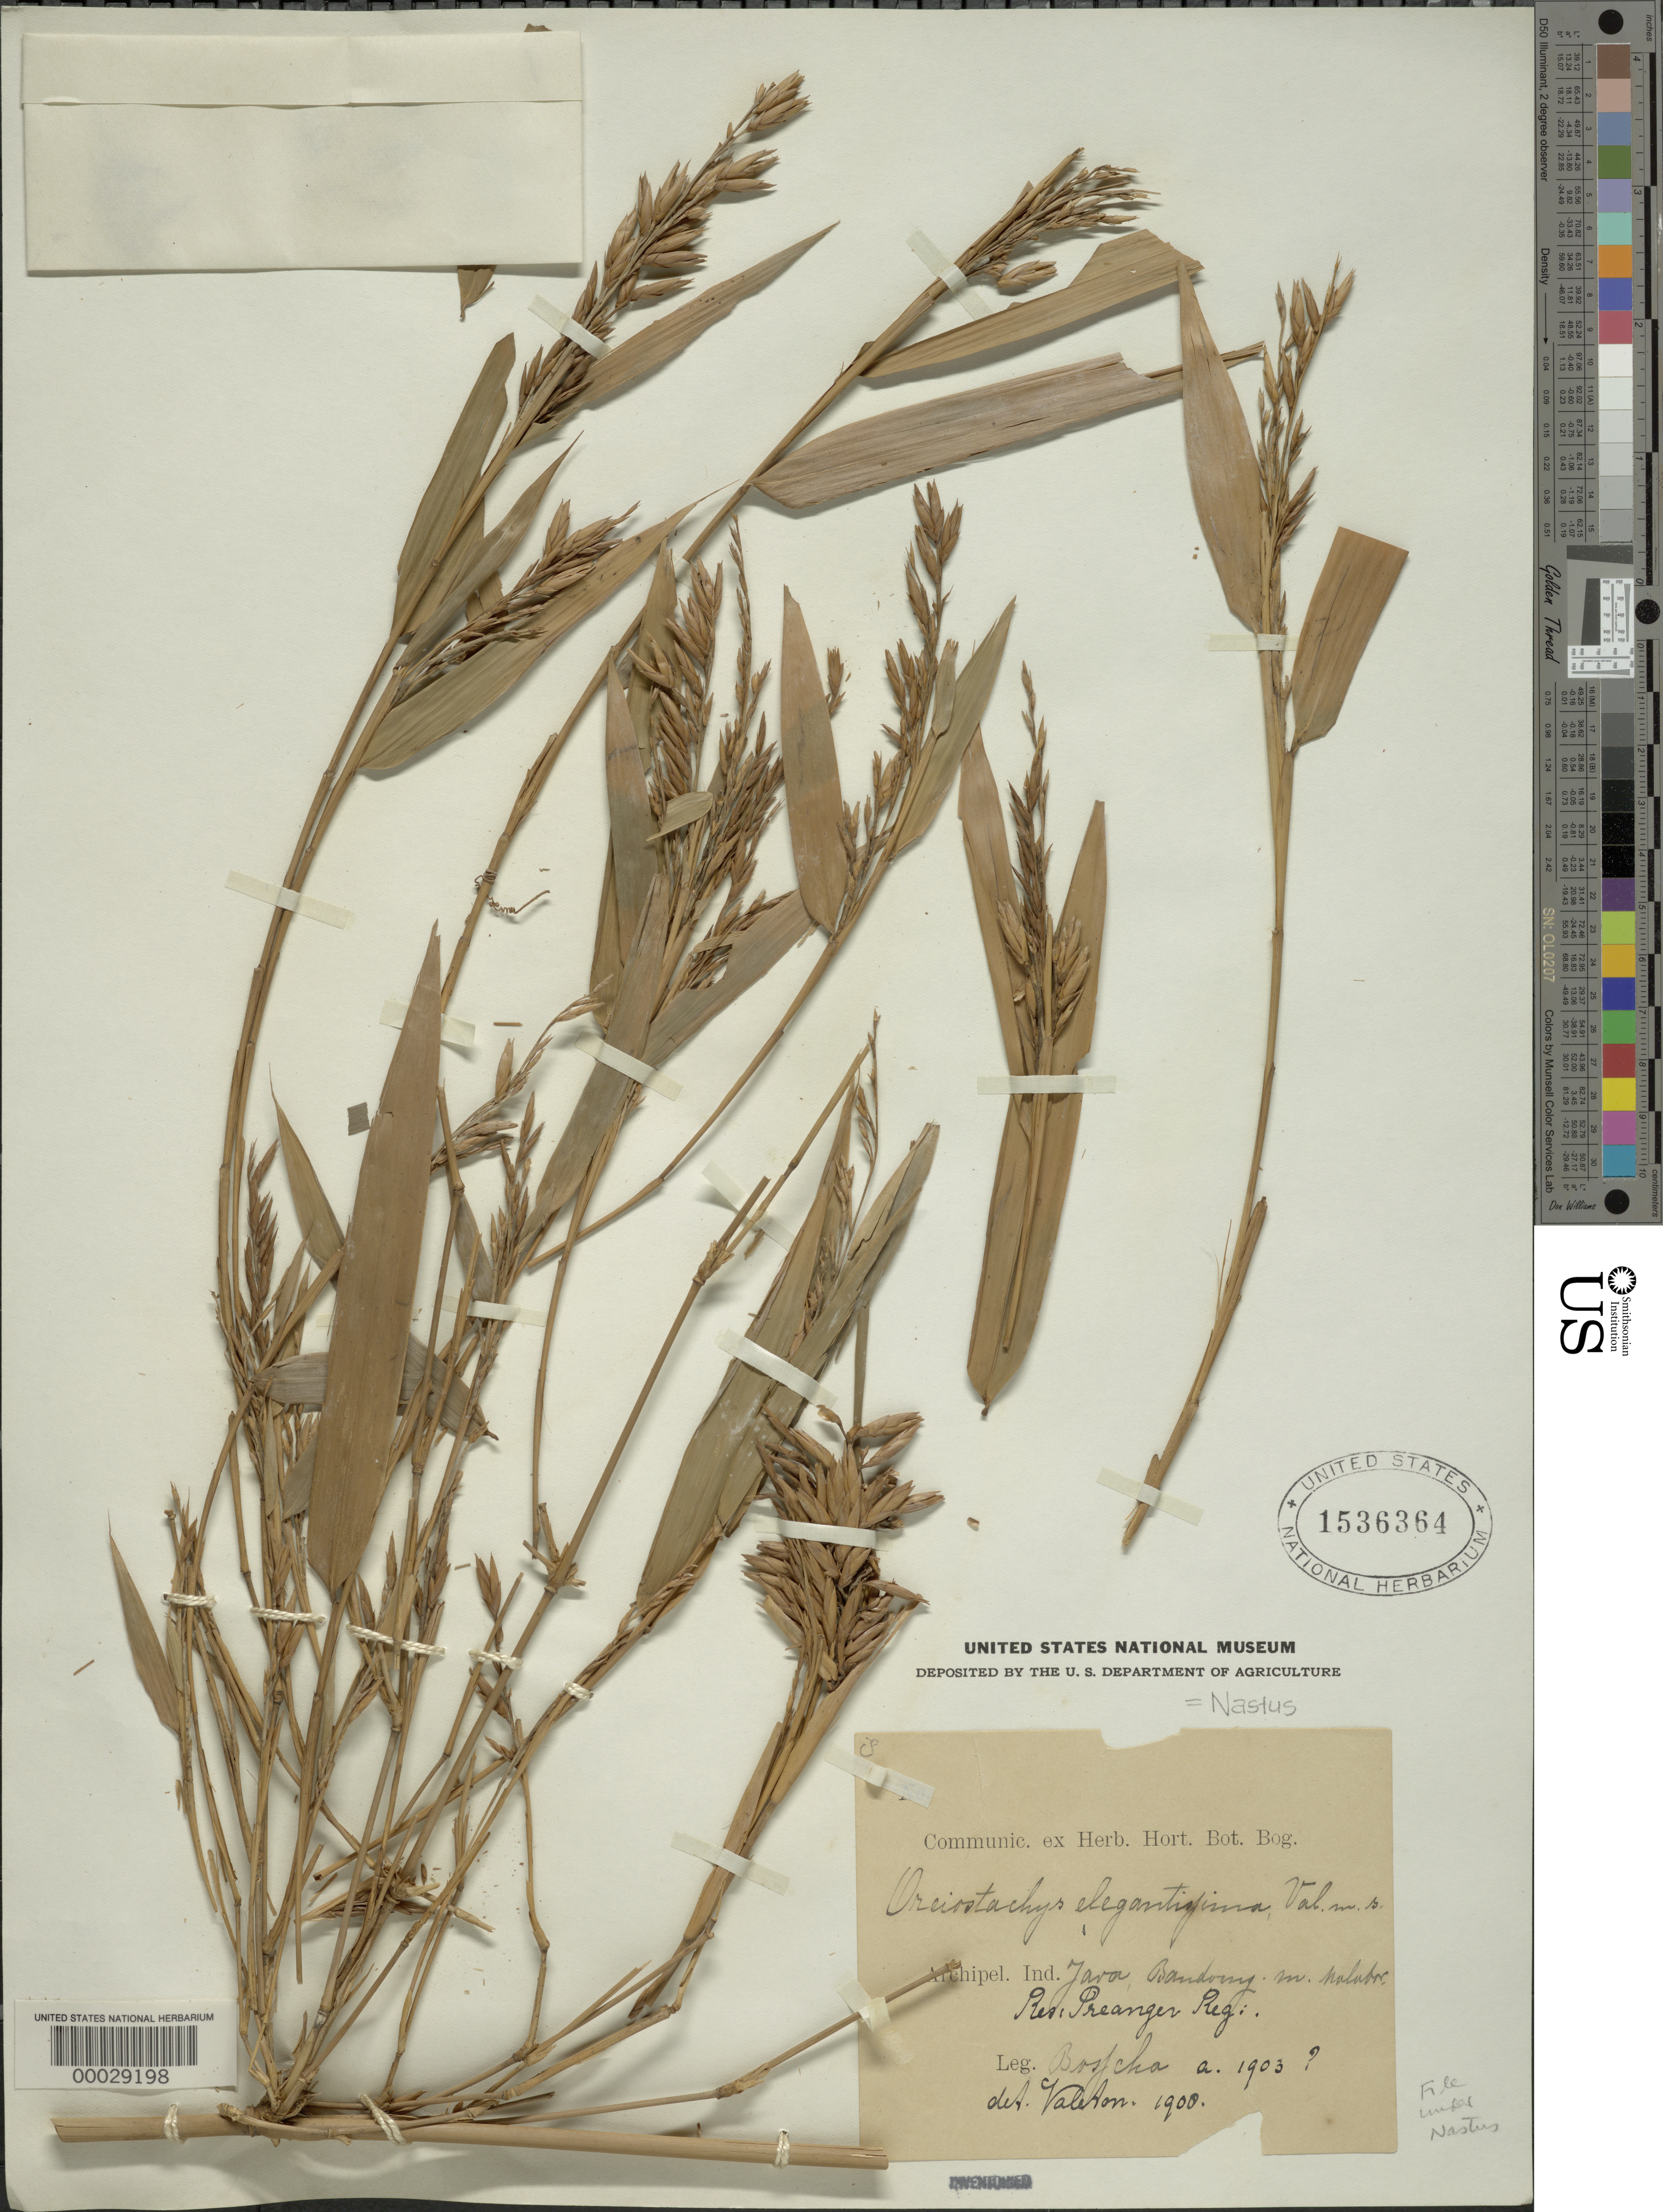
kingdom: Plantae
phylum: Tracheophyta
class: Liliopsida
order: Poales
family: Poaceae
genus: Nastus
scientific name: Nastus sp.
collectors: -. Bosscha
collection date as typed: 1903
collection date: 1903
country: Indonesia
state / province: Java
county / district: Jawa Barat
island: Java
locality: Bandoeng, preanger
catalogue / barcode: US 1536364